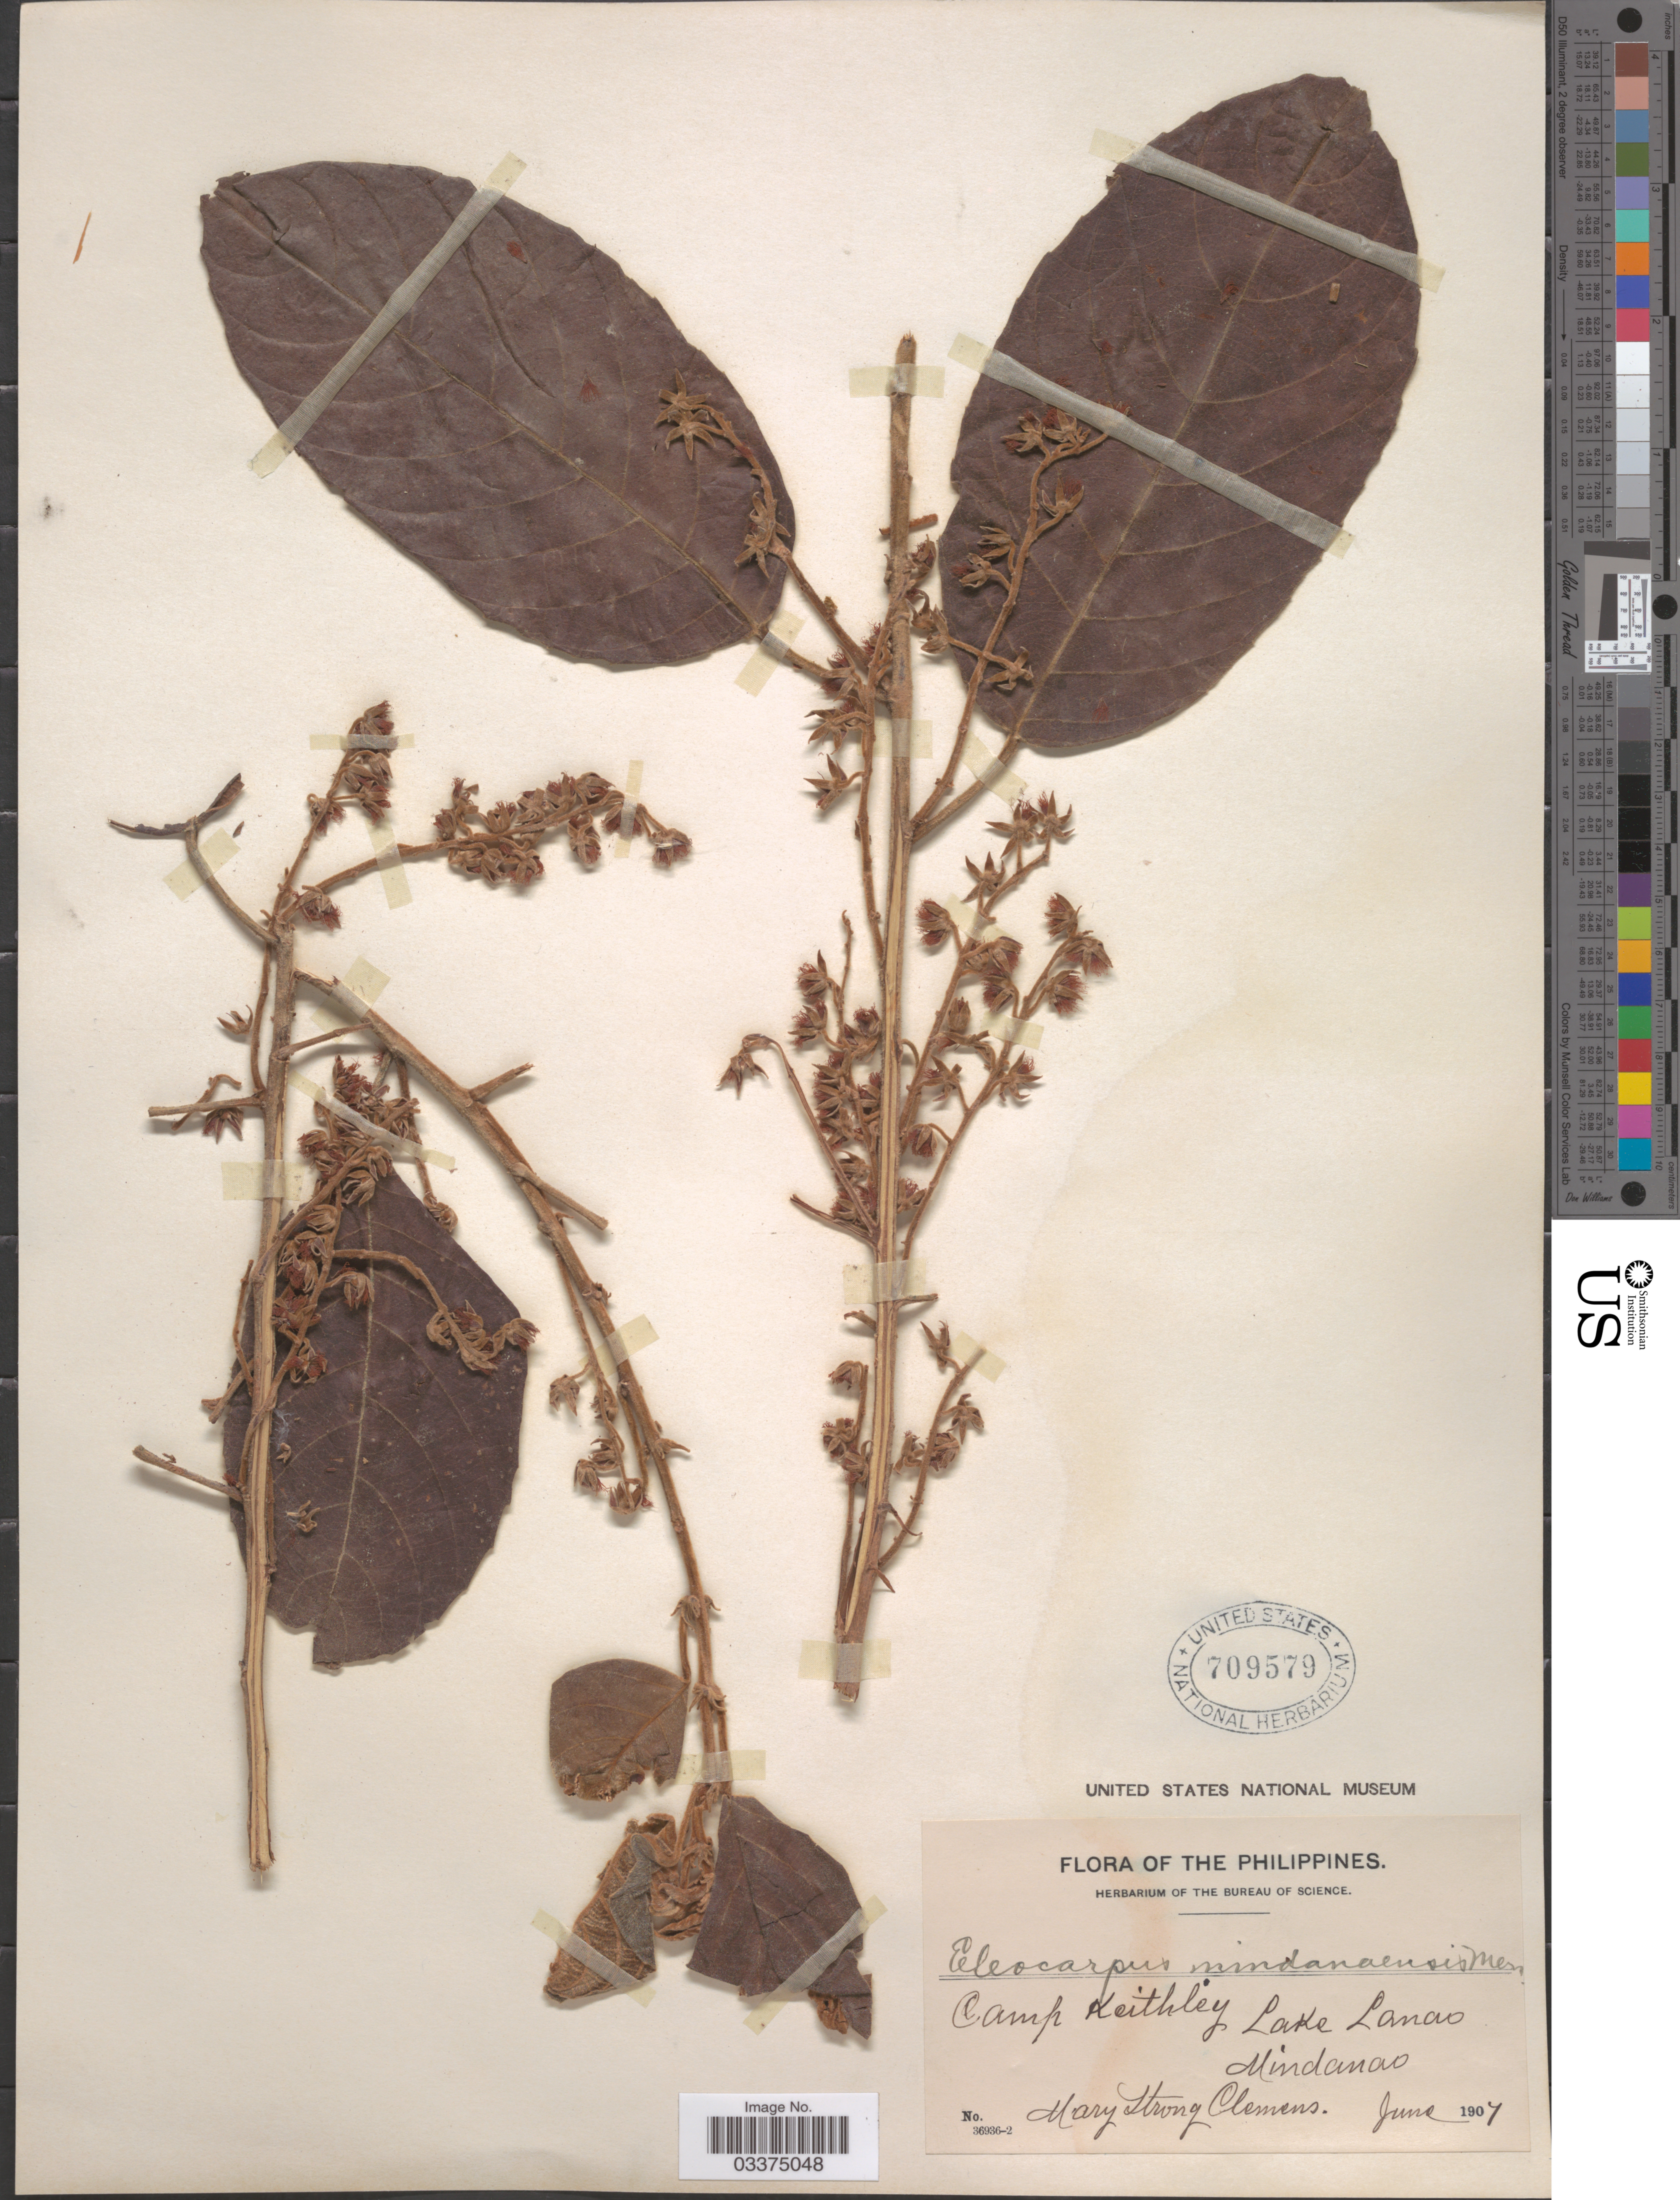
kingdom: Plantae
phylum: Tracheophyta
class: Magnoliopsida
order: Oxalidales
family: Elaeocarpaceae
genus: Elaeocarpus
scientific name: Elaeocarpus mindanaensis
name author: Merr.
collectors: M. S. Clemens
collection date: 1907-06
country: Philippines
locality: Camp Keithley, Lake Lanao, Mindanao.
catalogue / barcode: US 709579